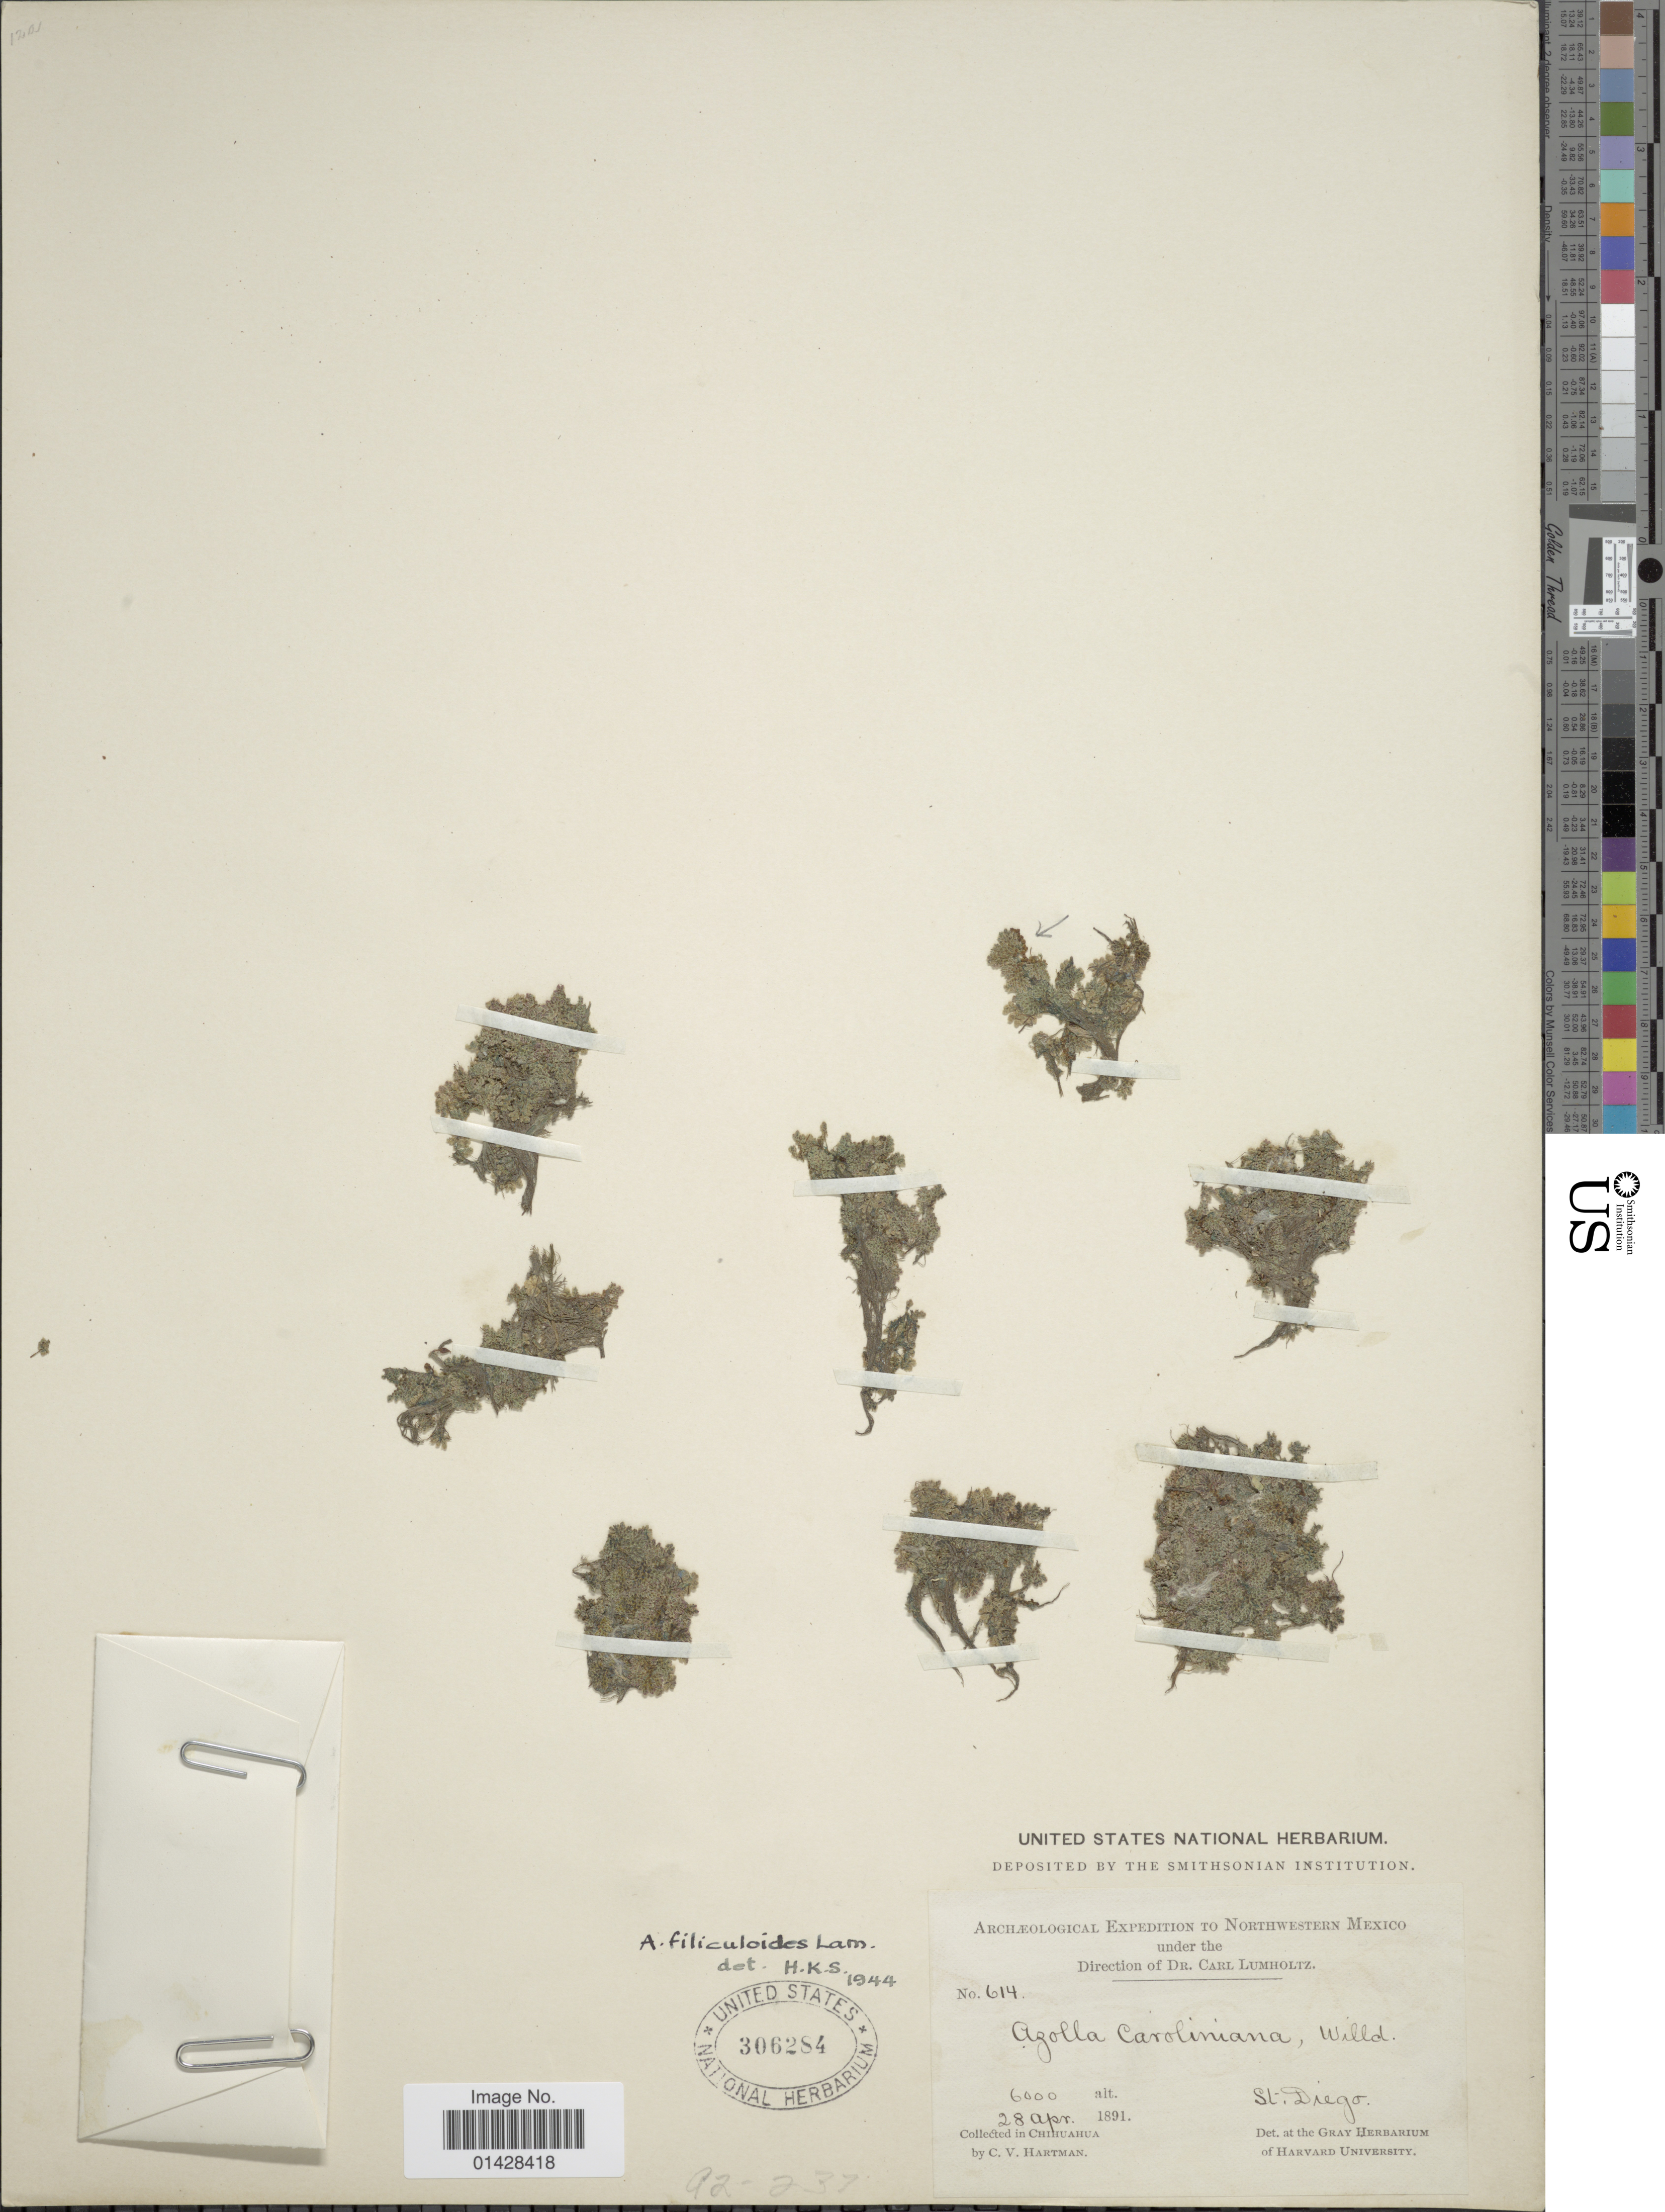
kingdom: Plantae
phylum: Tracheophyta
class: Polypodiopsida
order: Salviniales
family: Salviniaceae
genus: Azolla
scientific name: Azolla sp.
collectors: C. V. Hartman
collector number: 614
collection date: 1891-04-28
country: Mexico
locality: Northwestern Mexico, St. Diego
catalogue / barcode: US 306284